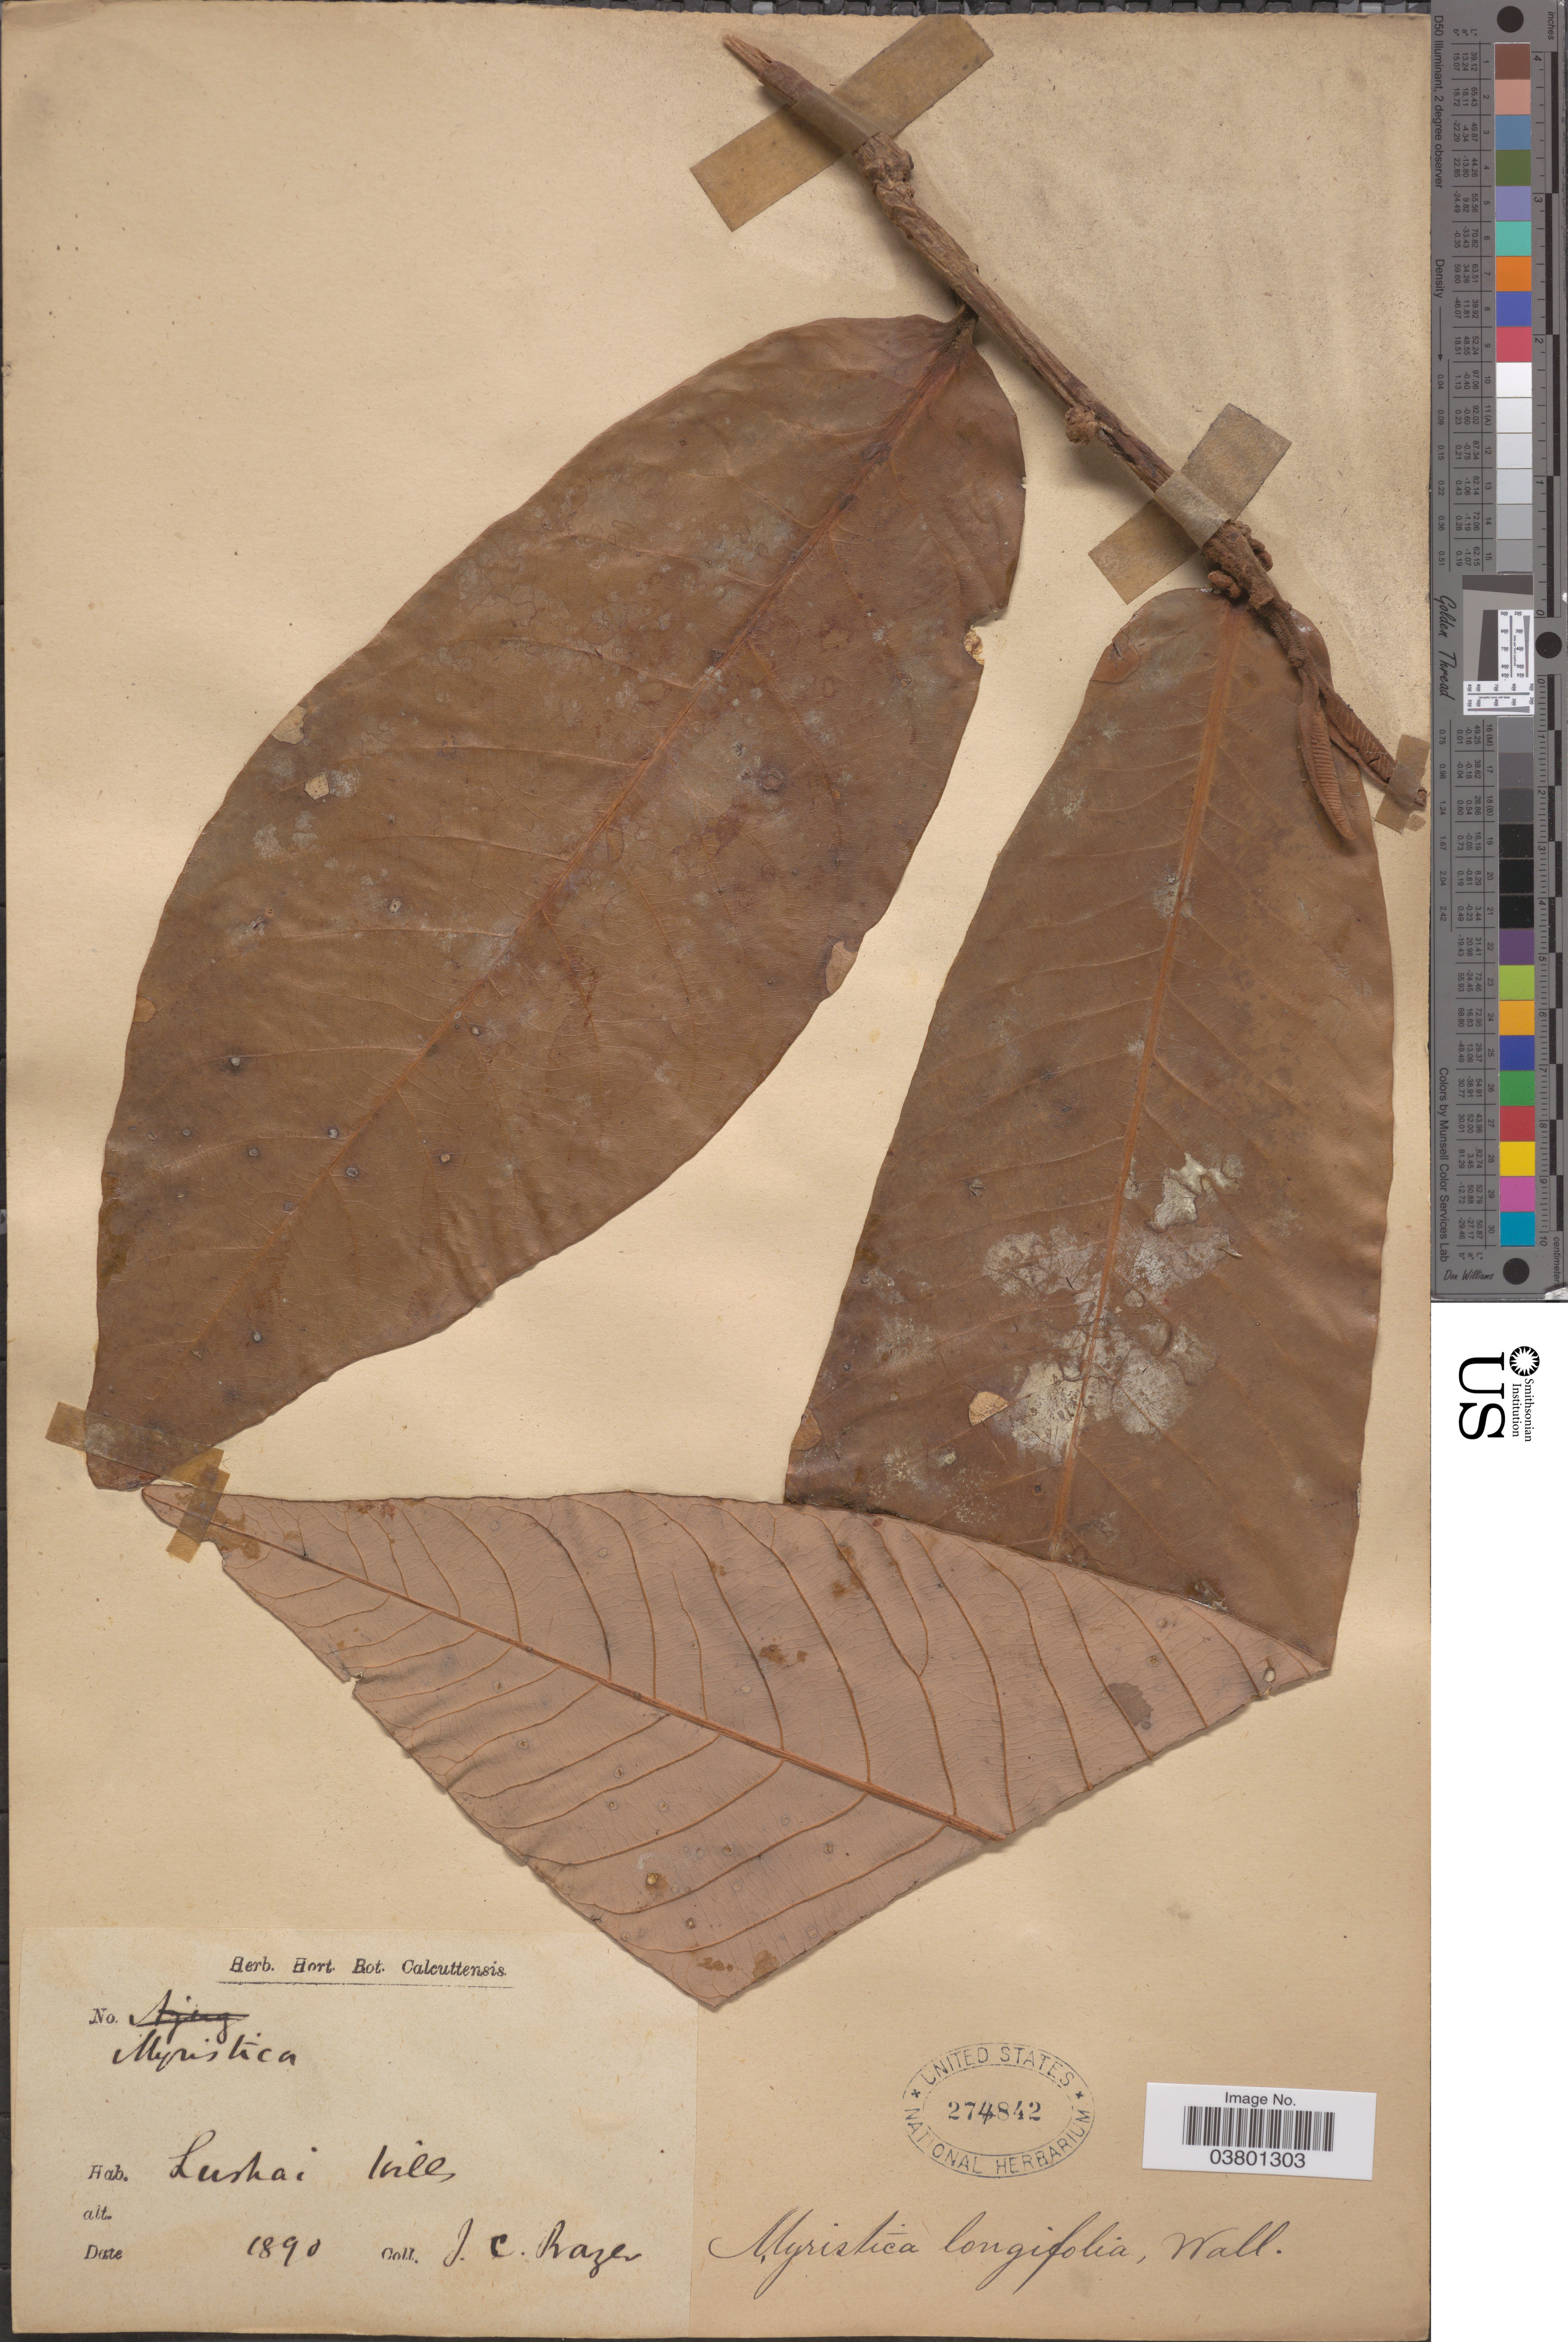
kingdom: Plantae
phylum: Tracheophyta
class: Magnoliopsida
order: Magnoliales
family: Myristicaceae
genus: Knema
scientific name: Knema linifolia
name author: (Roxb.) Warb.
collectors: J. Prazer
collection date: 1890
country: India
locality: Lushai hills.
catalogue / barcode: US 274842